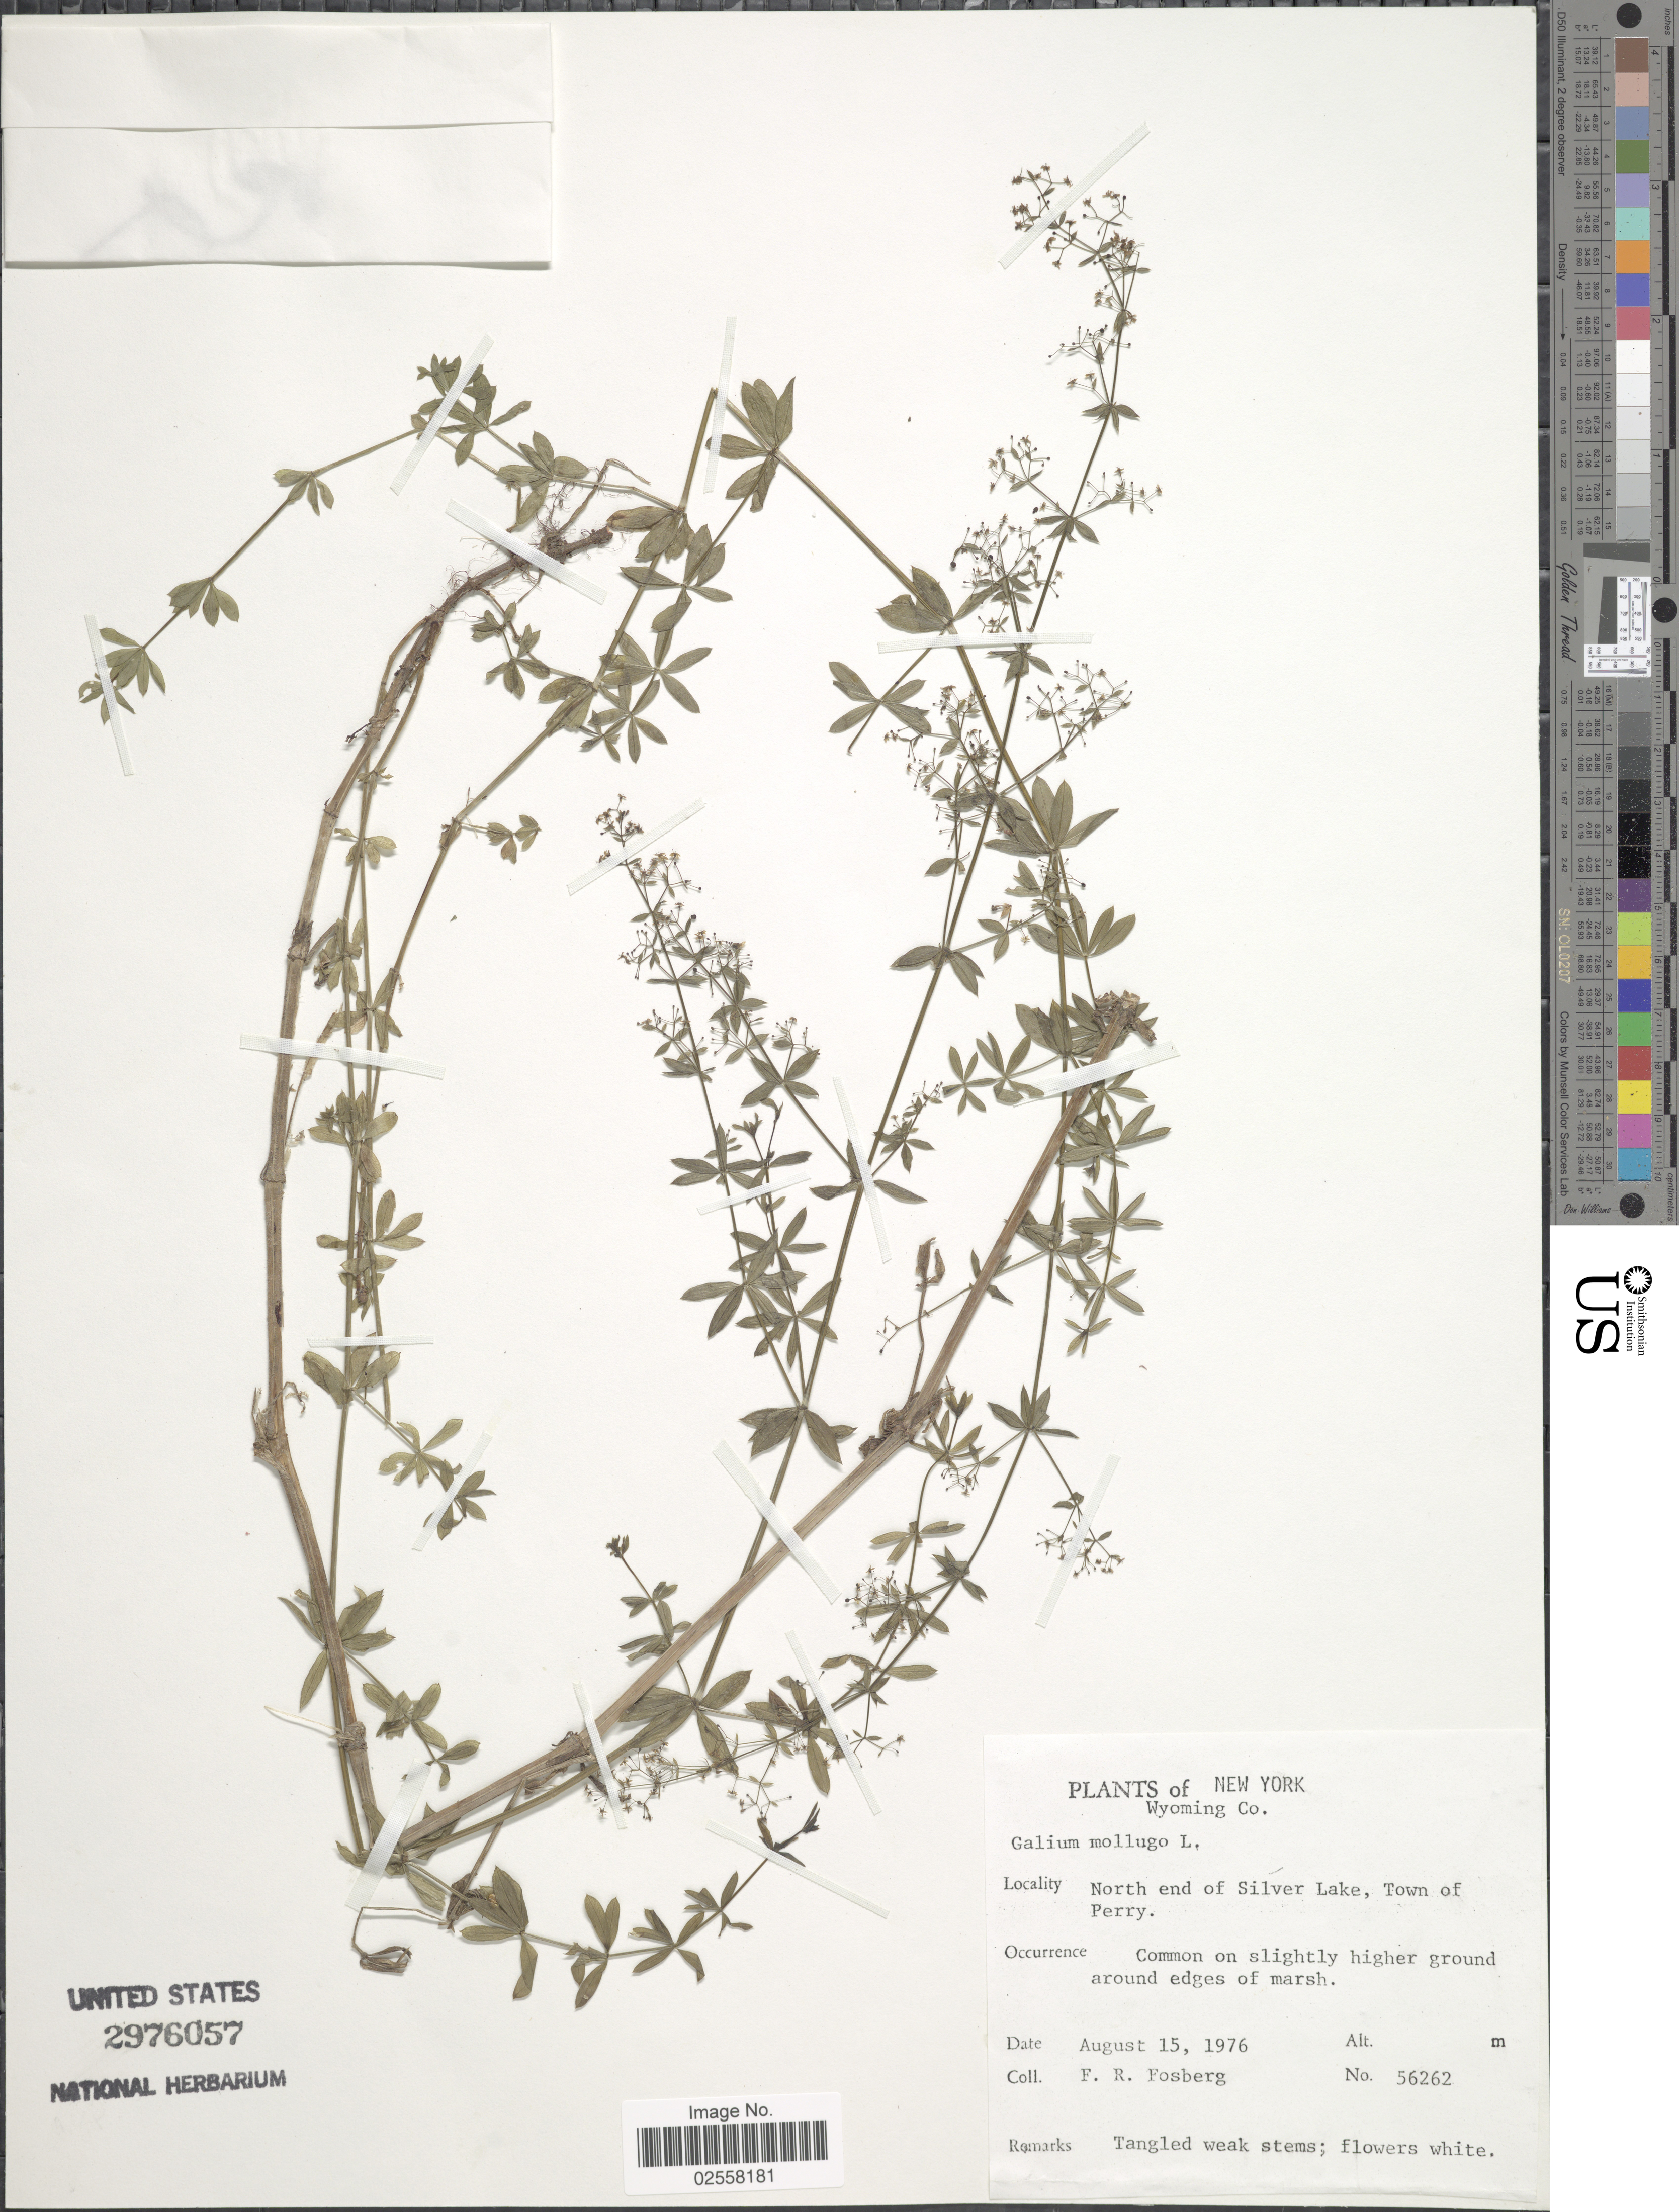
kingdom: Plantae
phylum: Tracheophyta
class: Magnoliopsida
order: Gentianales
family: Rubiaceae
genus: Galium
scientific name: Galium mollugo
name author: L.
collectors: F. R. Fosberg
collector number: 56262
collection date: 1976-08-15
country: United States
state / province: New York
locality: Wyoming Co., North end of Silver Lake, Town of Perry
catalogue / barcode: US 2976057